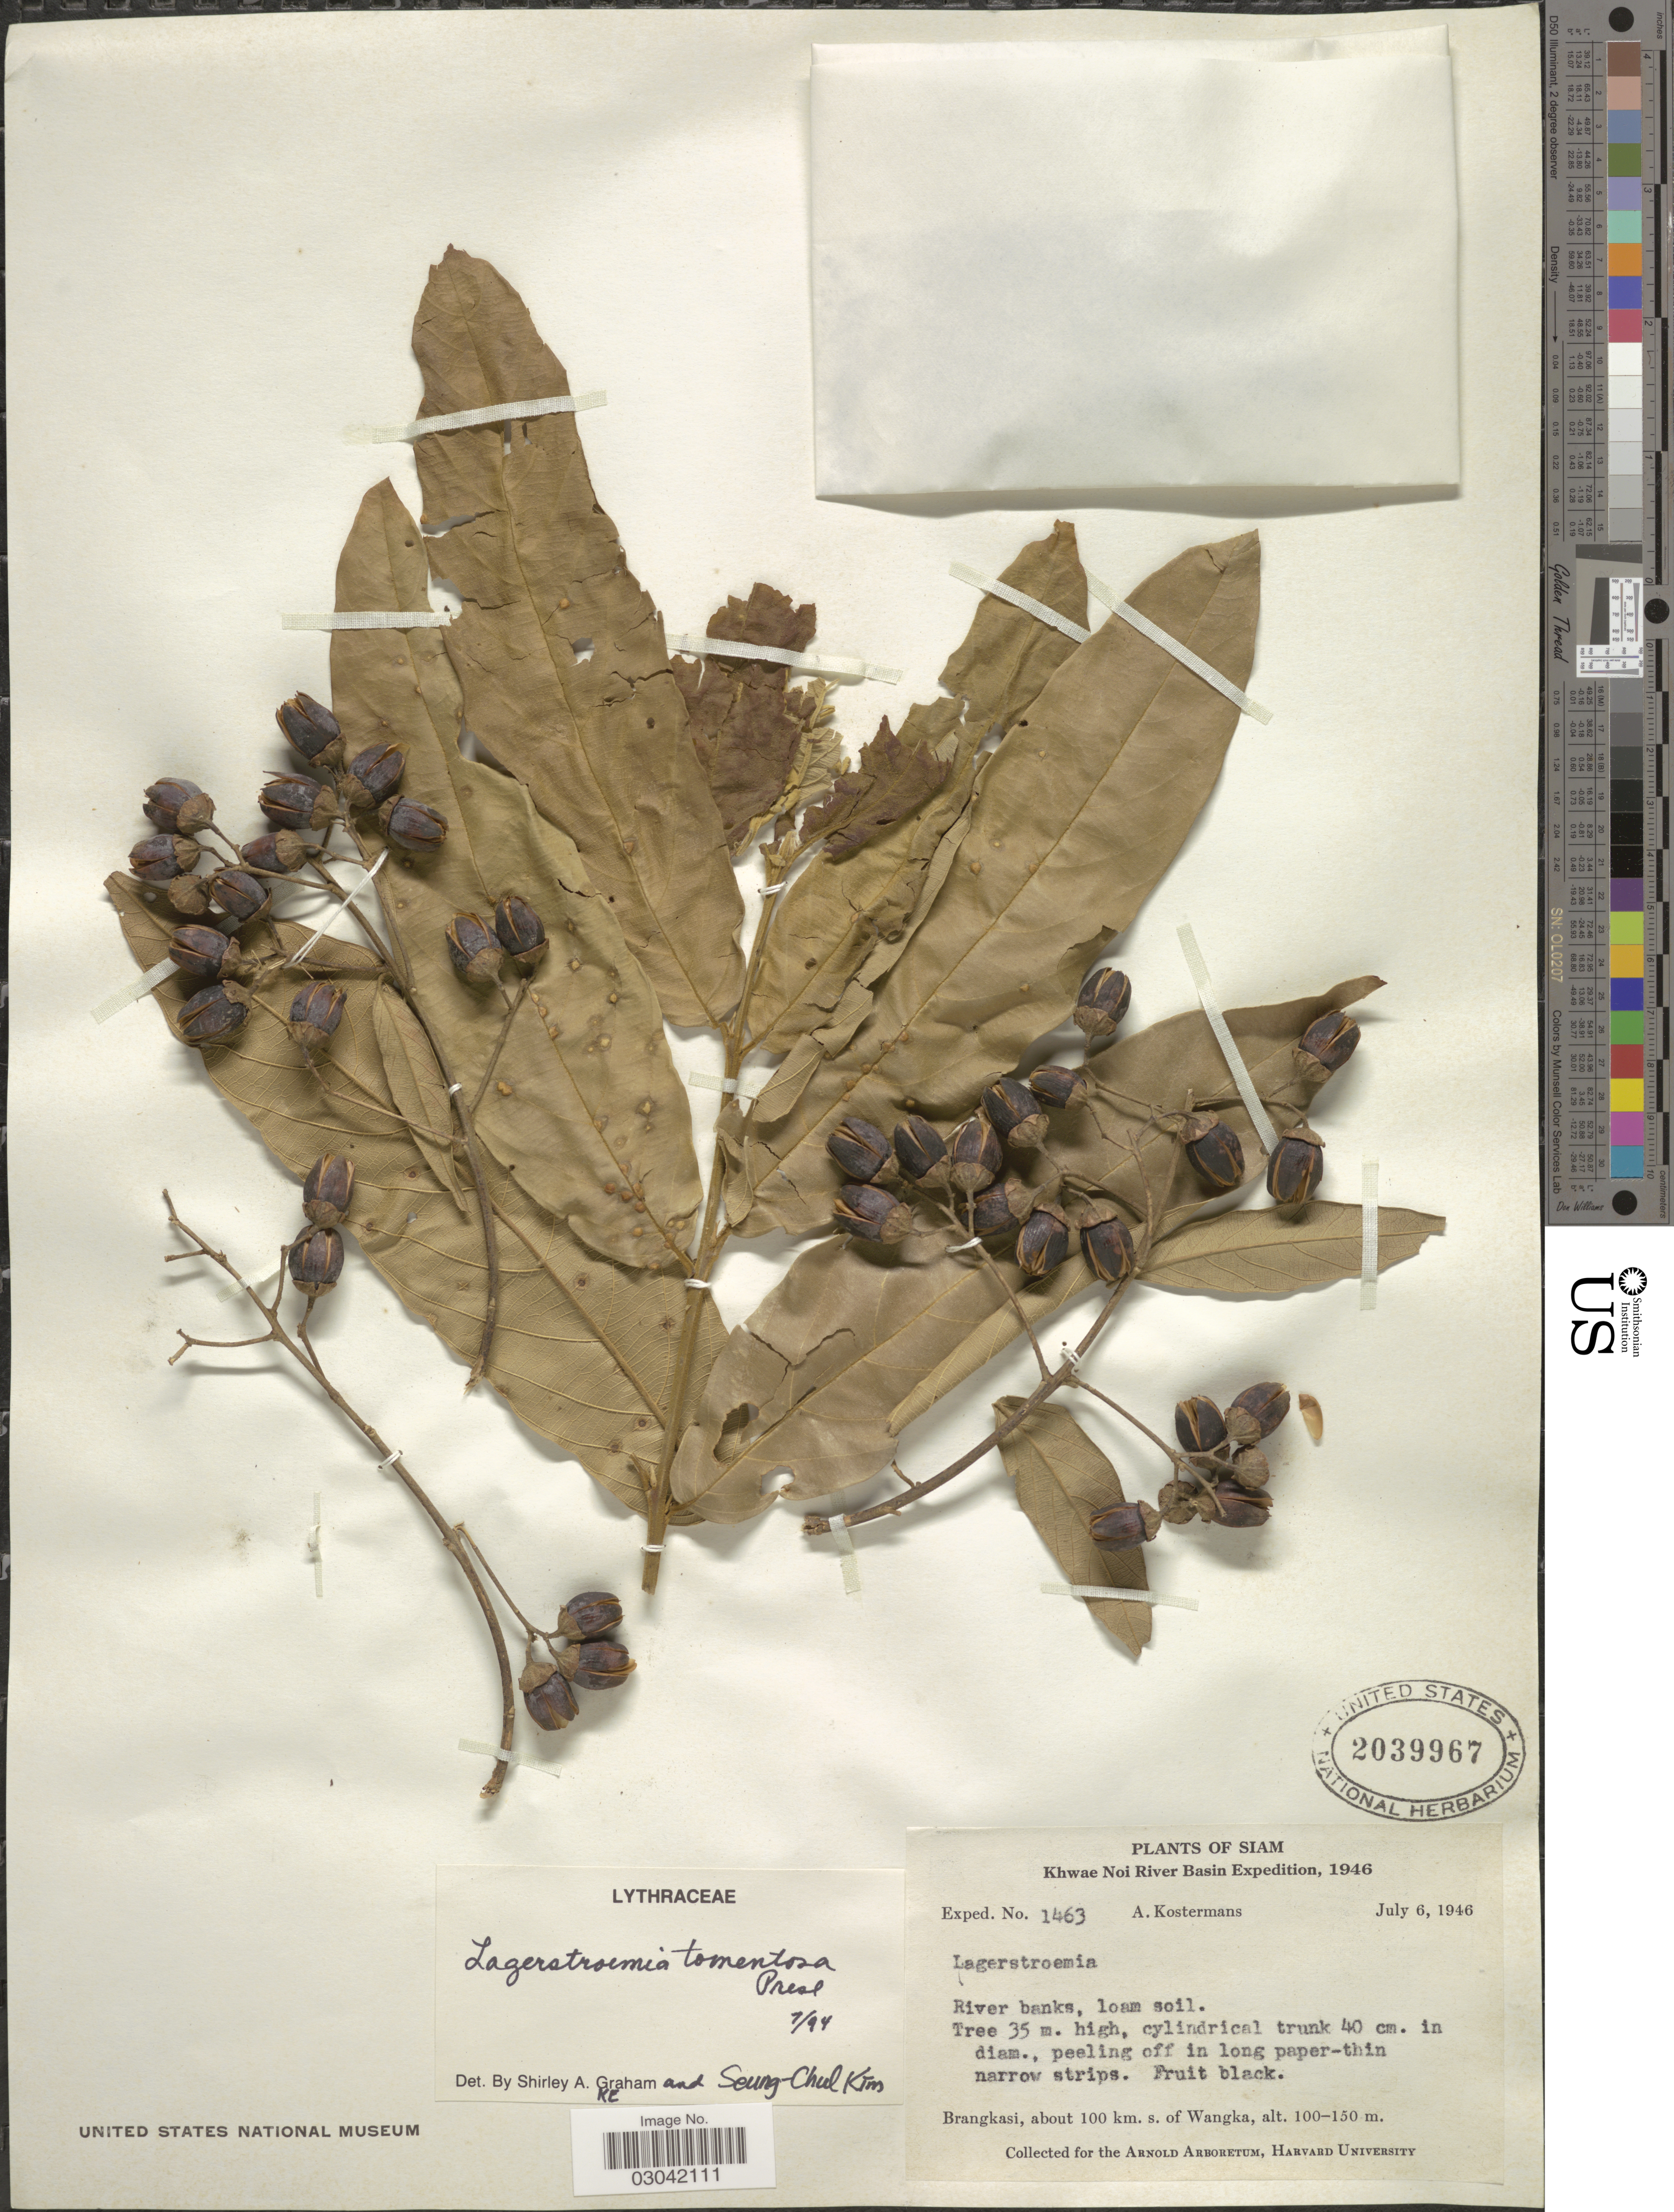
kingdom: Plantae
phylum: Tracheophyta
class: Magnoliopsida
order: Myrtales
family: Lythraceae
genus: Lagerstroemia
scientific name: Lagerstroemia tomentosa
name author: C. Presl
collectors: A. J. G. Kostermans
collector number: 1463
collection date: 1946-07-06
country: Thailand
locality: Siam. Khwae Noi River Basin. Brangkasi, about 100 km. s. of Wangka.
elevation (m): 100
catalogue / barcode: US 2039967